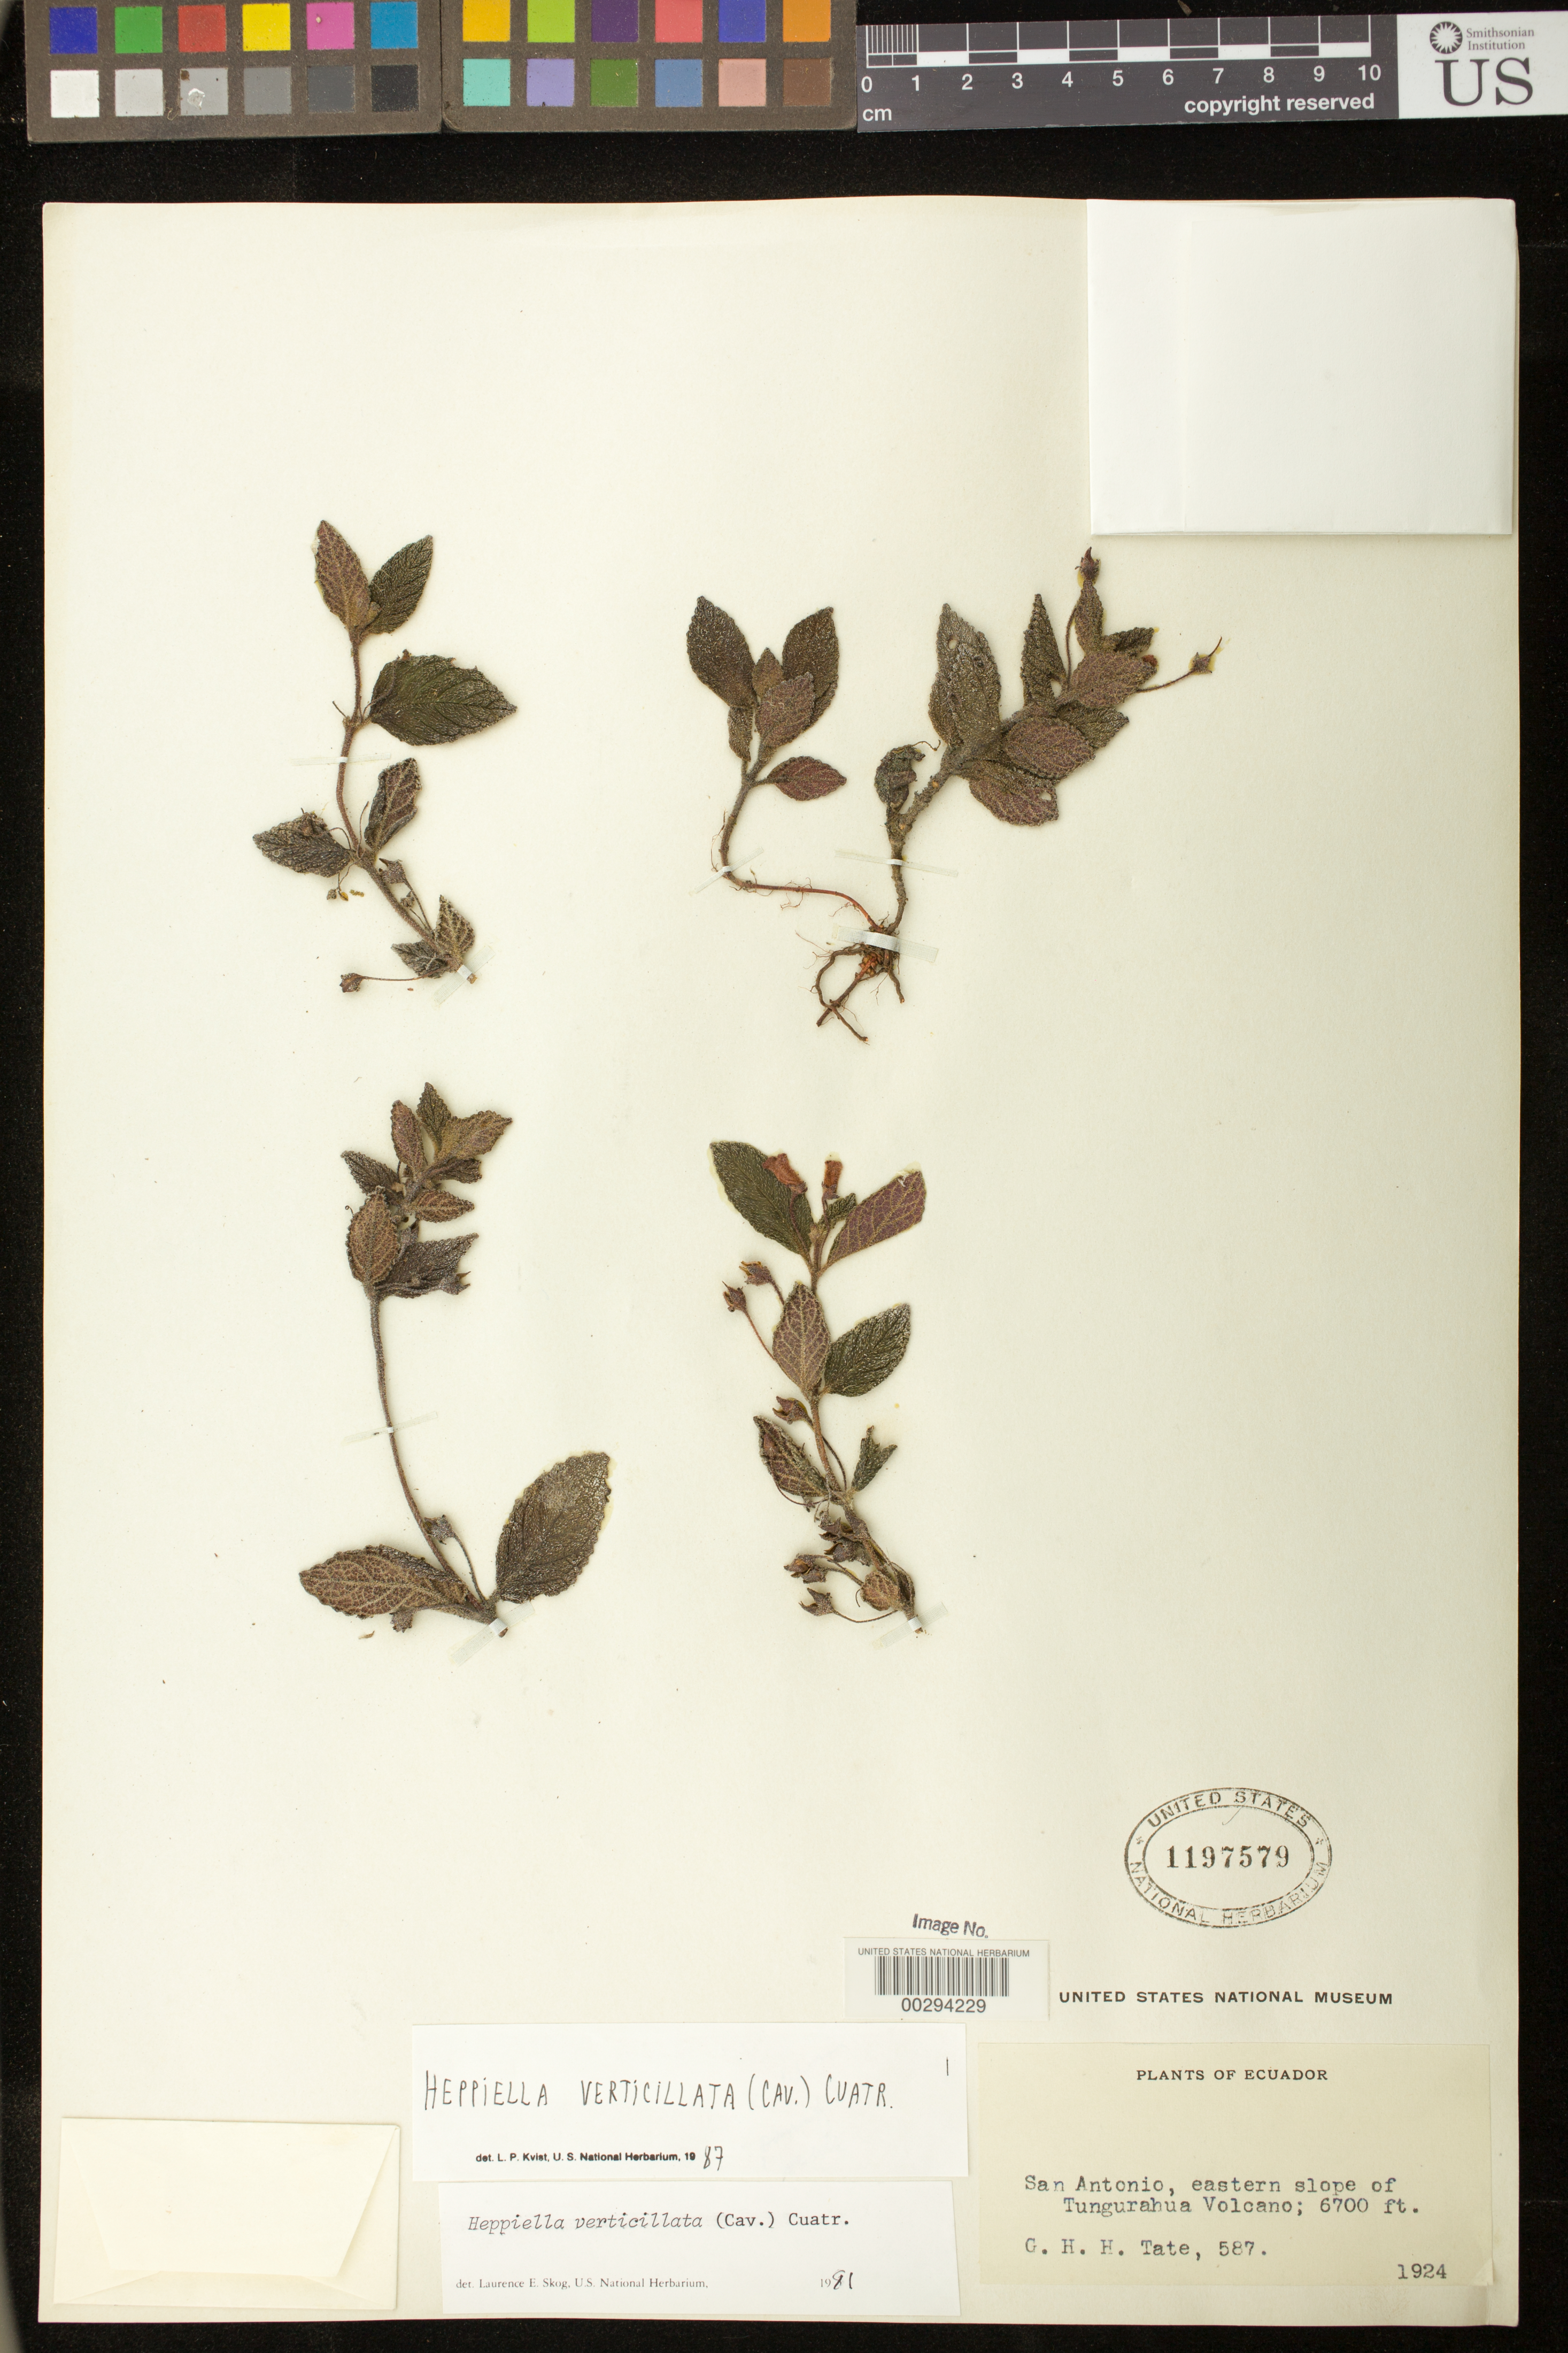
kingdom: Plantae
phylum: Tracheophyta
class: Magnoliopsida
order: Lamiales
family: Gesneriaceae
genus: Heppiella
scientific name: Heppiella verticillata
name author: (Cav.) Cuatrec.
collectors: G. Tate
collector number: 587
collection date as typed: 1924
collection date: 1924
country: Ecuador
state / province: Tungurahua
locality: San Antonio, eastern slope of Tungurahua Volcano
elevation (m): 2042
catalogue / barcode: US 1197579